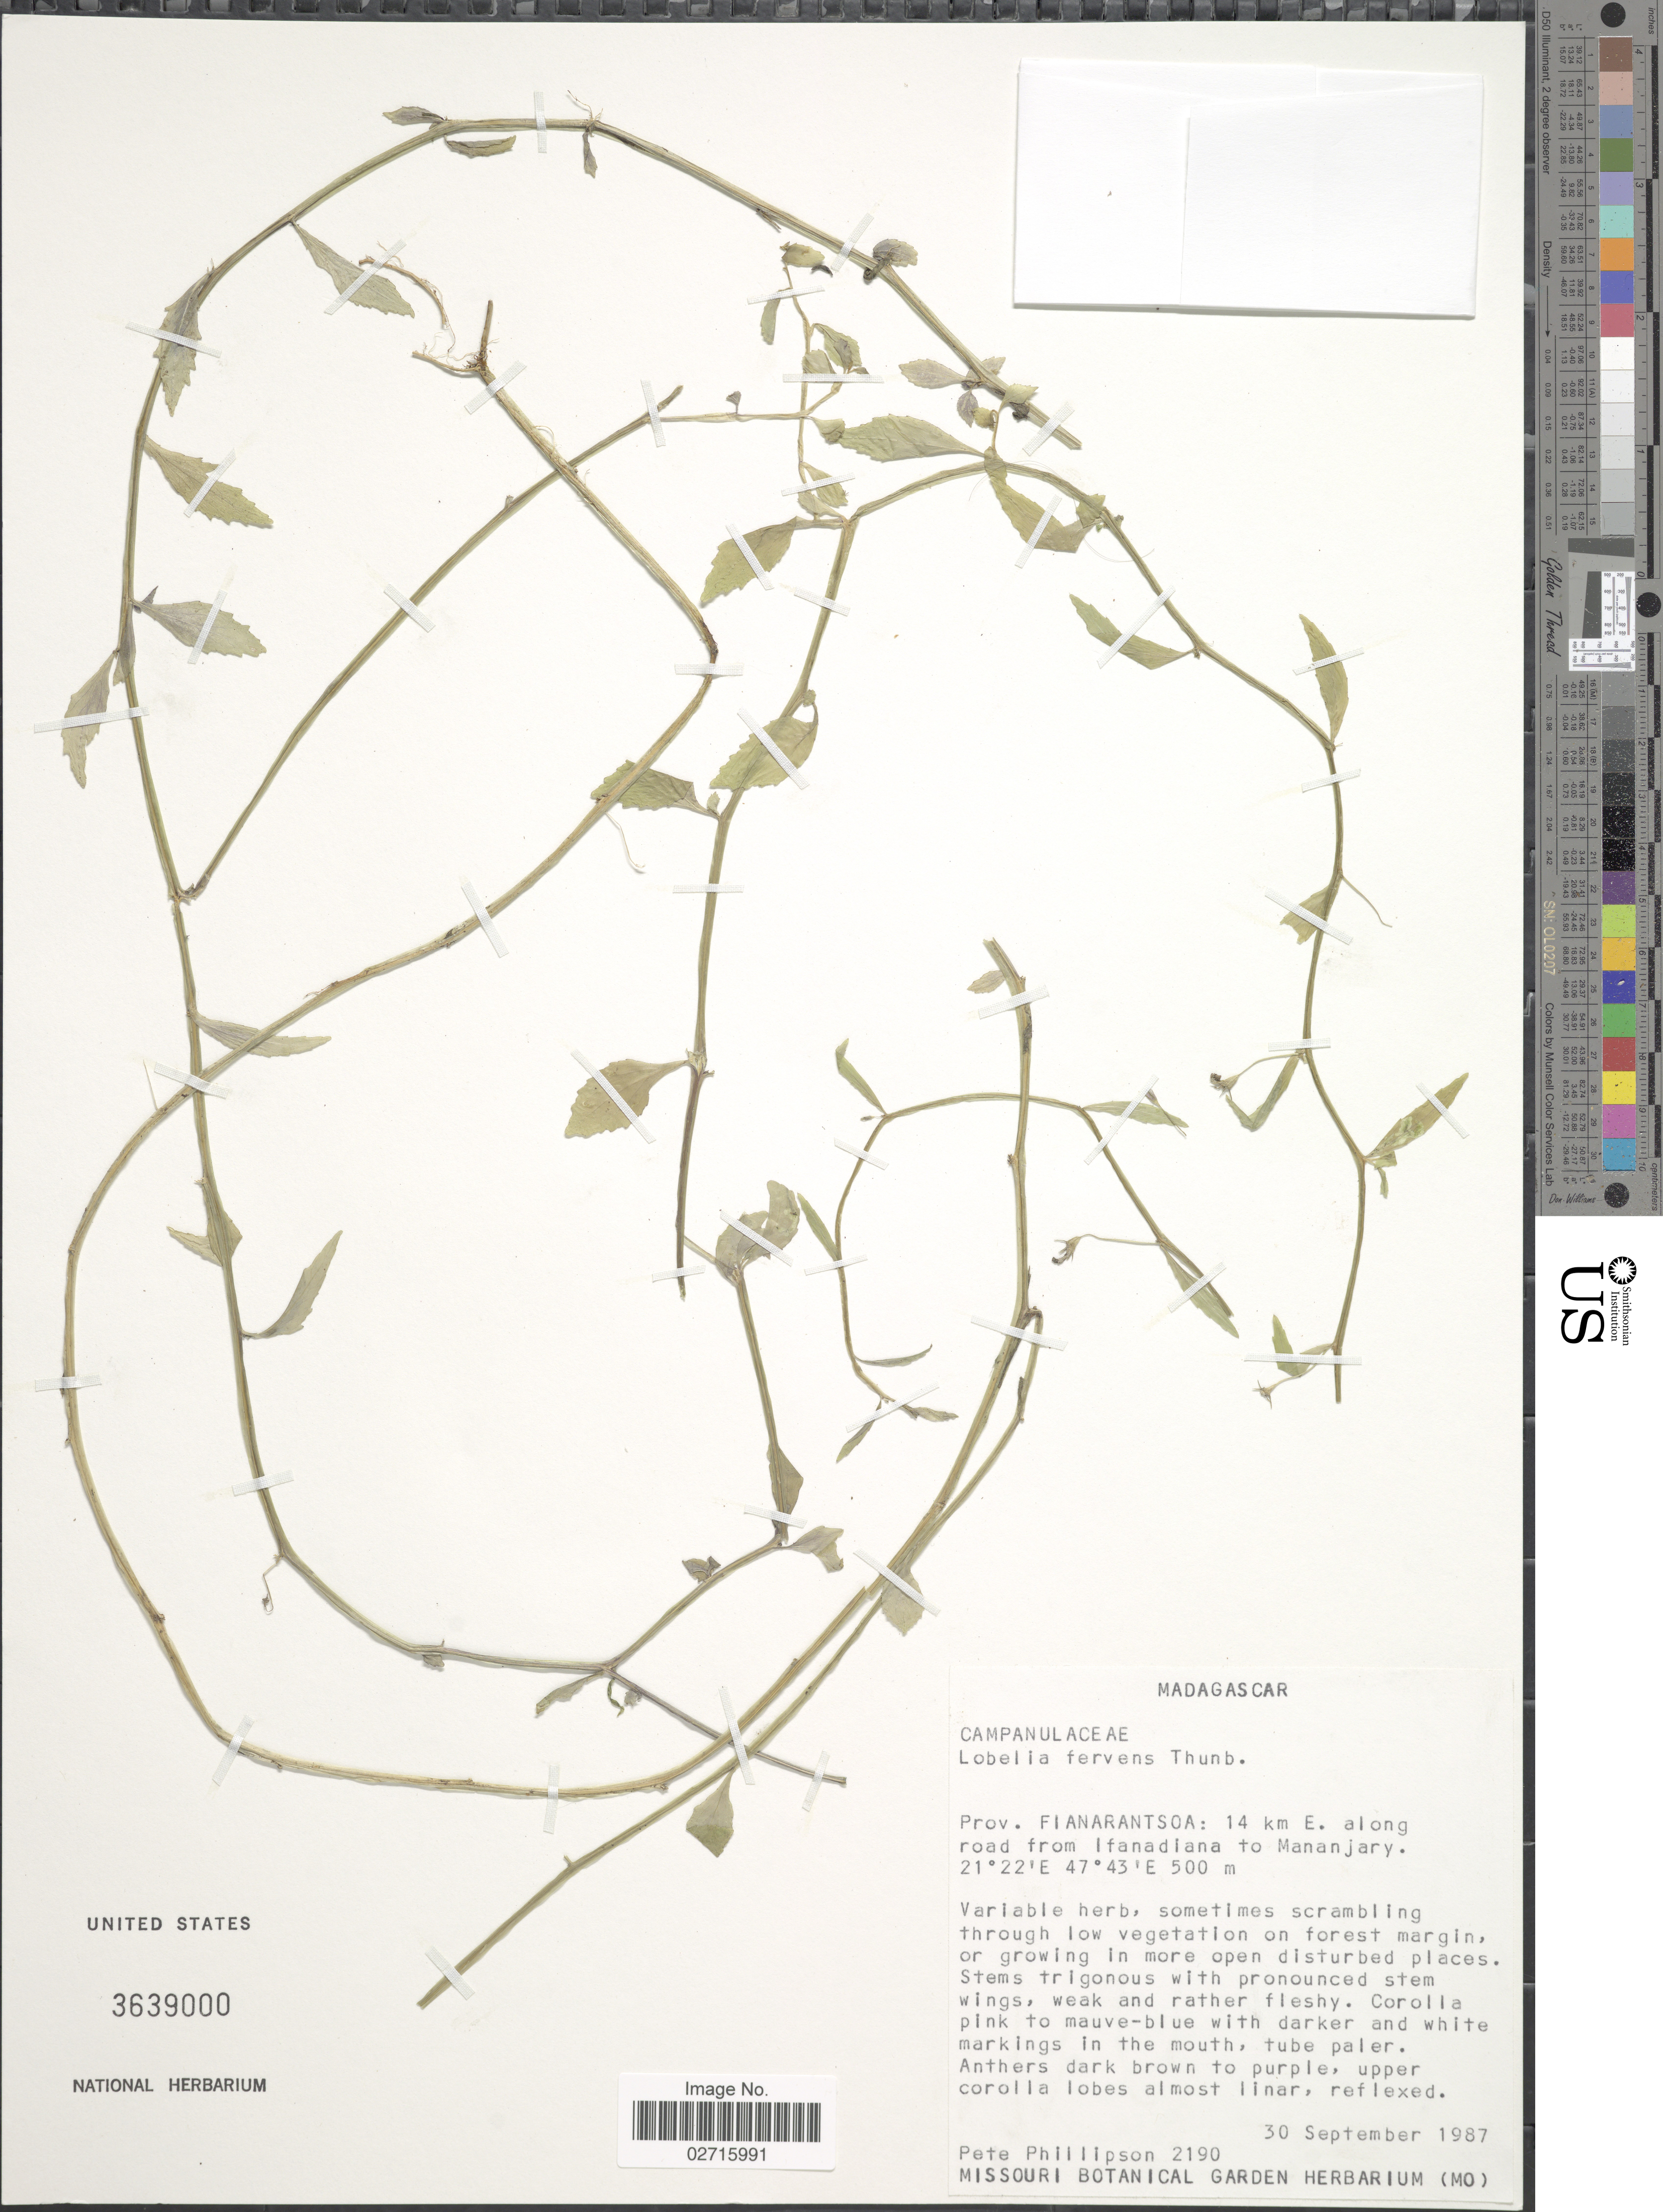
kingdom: Plantae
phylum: Tracheophyta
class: Magnoliopsida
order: Asterales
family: Campanulaceae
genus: Lobelia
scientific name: Lobelia fervens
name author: Thunb.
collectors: P. B. Phillipson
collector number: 2190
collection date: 1987-09-30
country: Madagascar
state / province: Vatovavy Fitovinany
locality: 14 km E. along road from Ifanadiana to Mananjary, on forest margin.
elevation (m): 500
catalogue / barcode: US 3639000